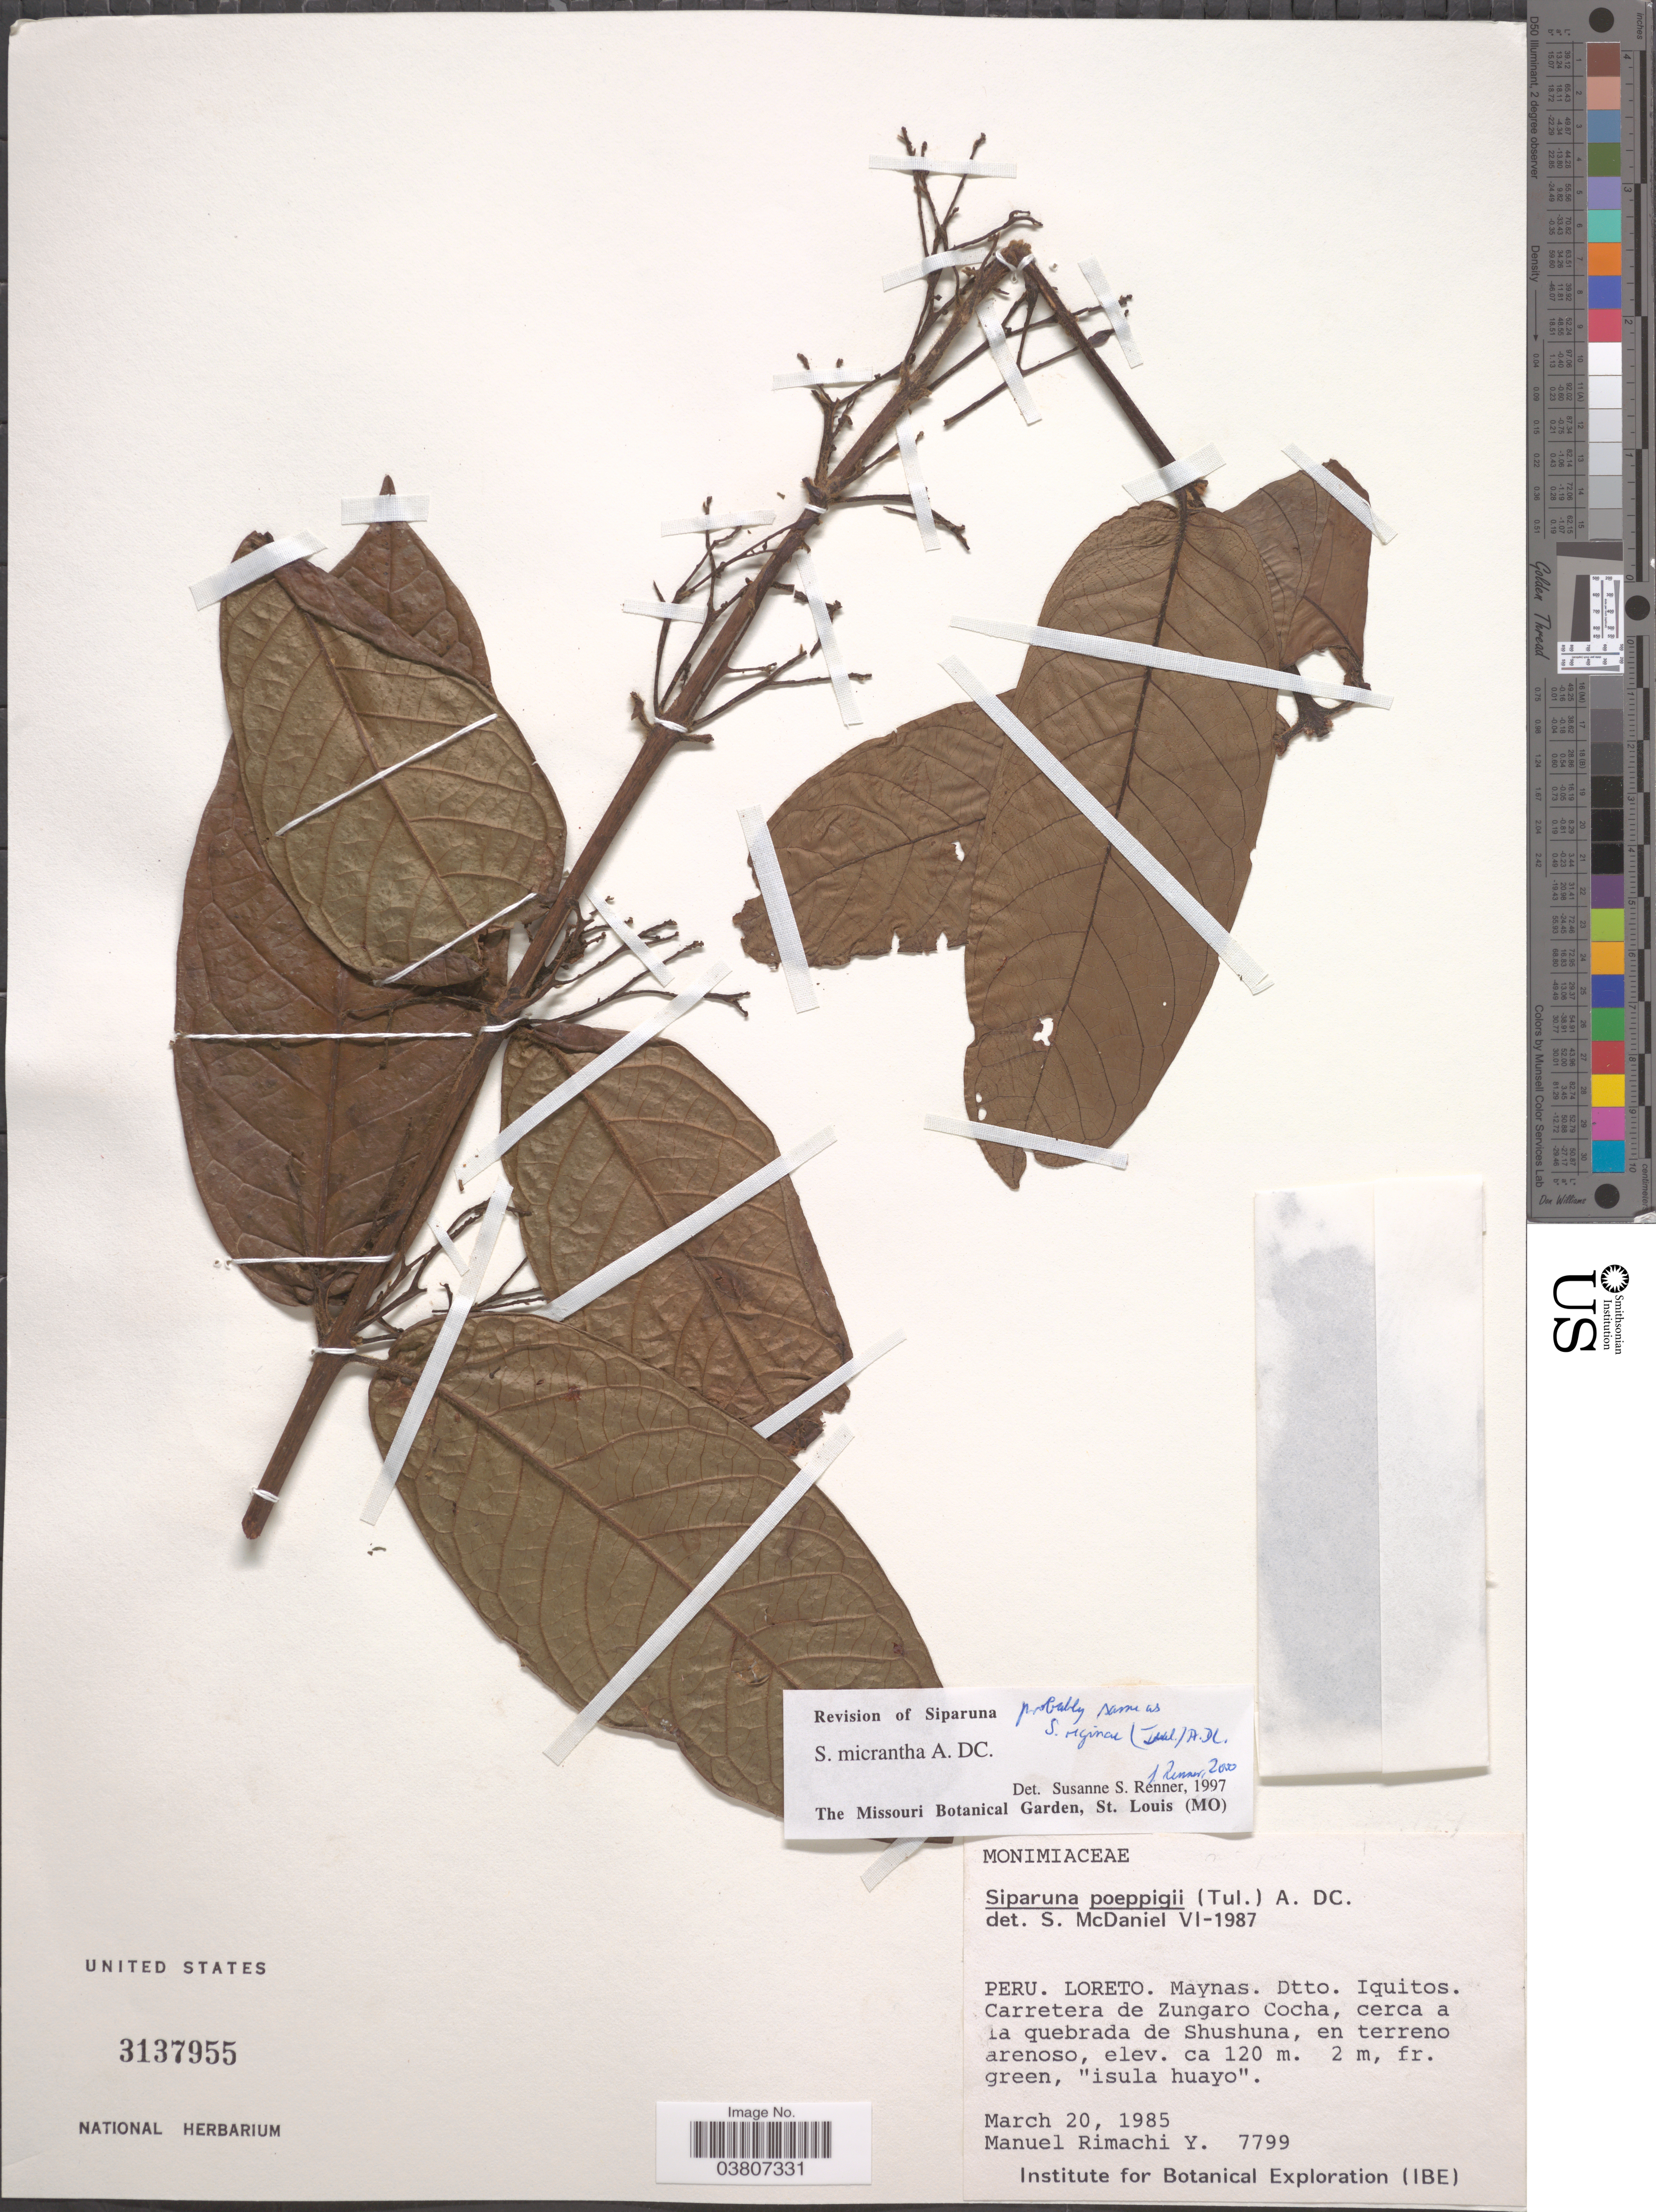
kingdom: Plantae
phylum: Tracheophyta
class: Magnoliopsida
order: Laurales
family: Siparunaceae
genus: Siparuna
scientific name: Siparuna micrantha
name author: A. DC.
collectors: M. Rimachi Y.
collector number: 7799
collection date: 1985-03-20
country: Peru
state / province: Loreto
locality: Maynas. Dtto. Iquitos. Carretera de Zungaro Cocha, cerca a la quebrada de Shushuna, en terreno arenoso.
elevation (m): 120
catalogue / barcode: US 3137955